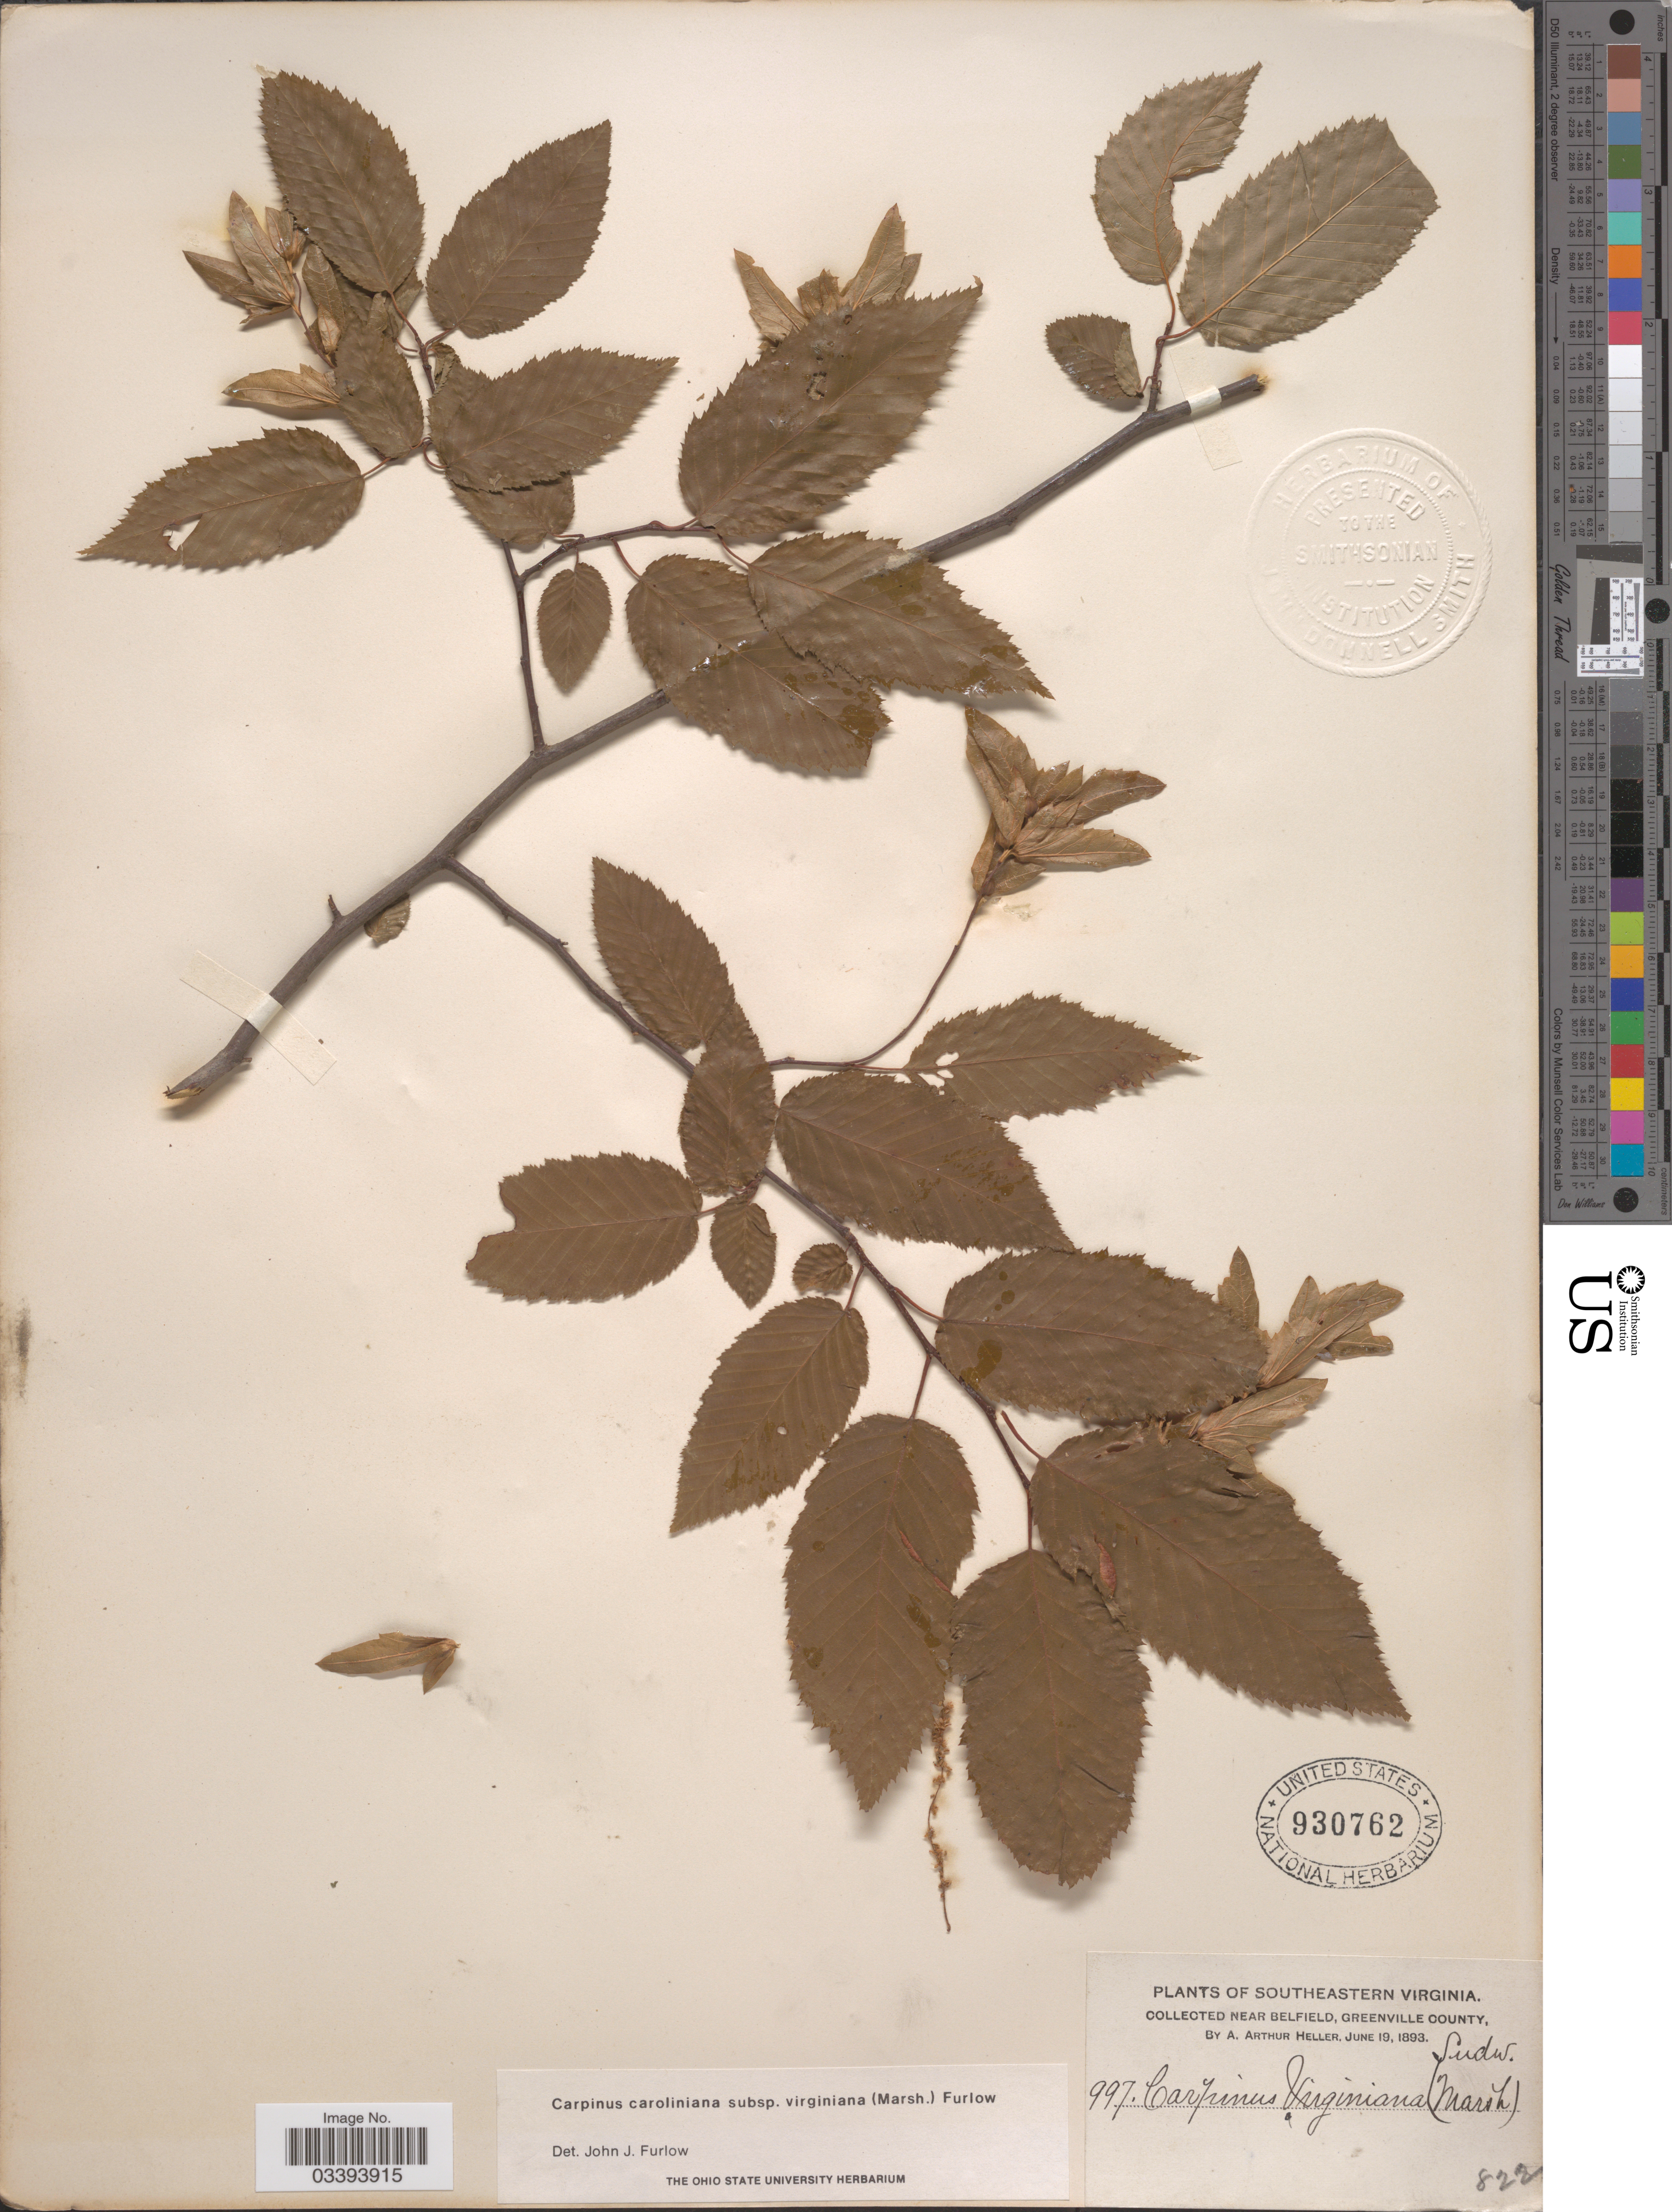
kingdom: Plantae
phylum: Tracheophyta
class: Magnoliopsida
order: Fagales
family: Betulaceae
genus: Carpinus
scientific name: Carpinus caroliniana subsp. virginiana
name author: (Marshall) Furlow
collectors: A. A. Heller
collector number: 997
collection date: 1893-06-19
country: United States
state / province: Virginia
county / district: Greensville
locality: Southeastern Virginia. Near Belfield, Greenville County.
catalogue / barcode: US 930762